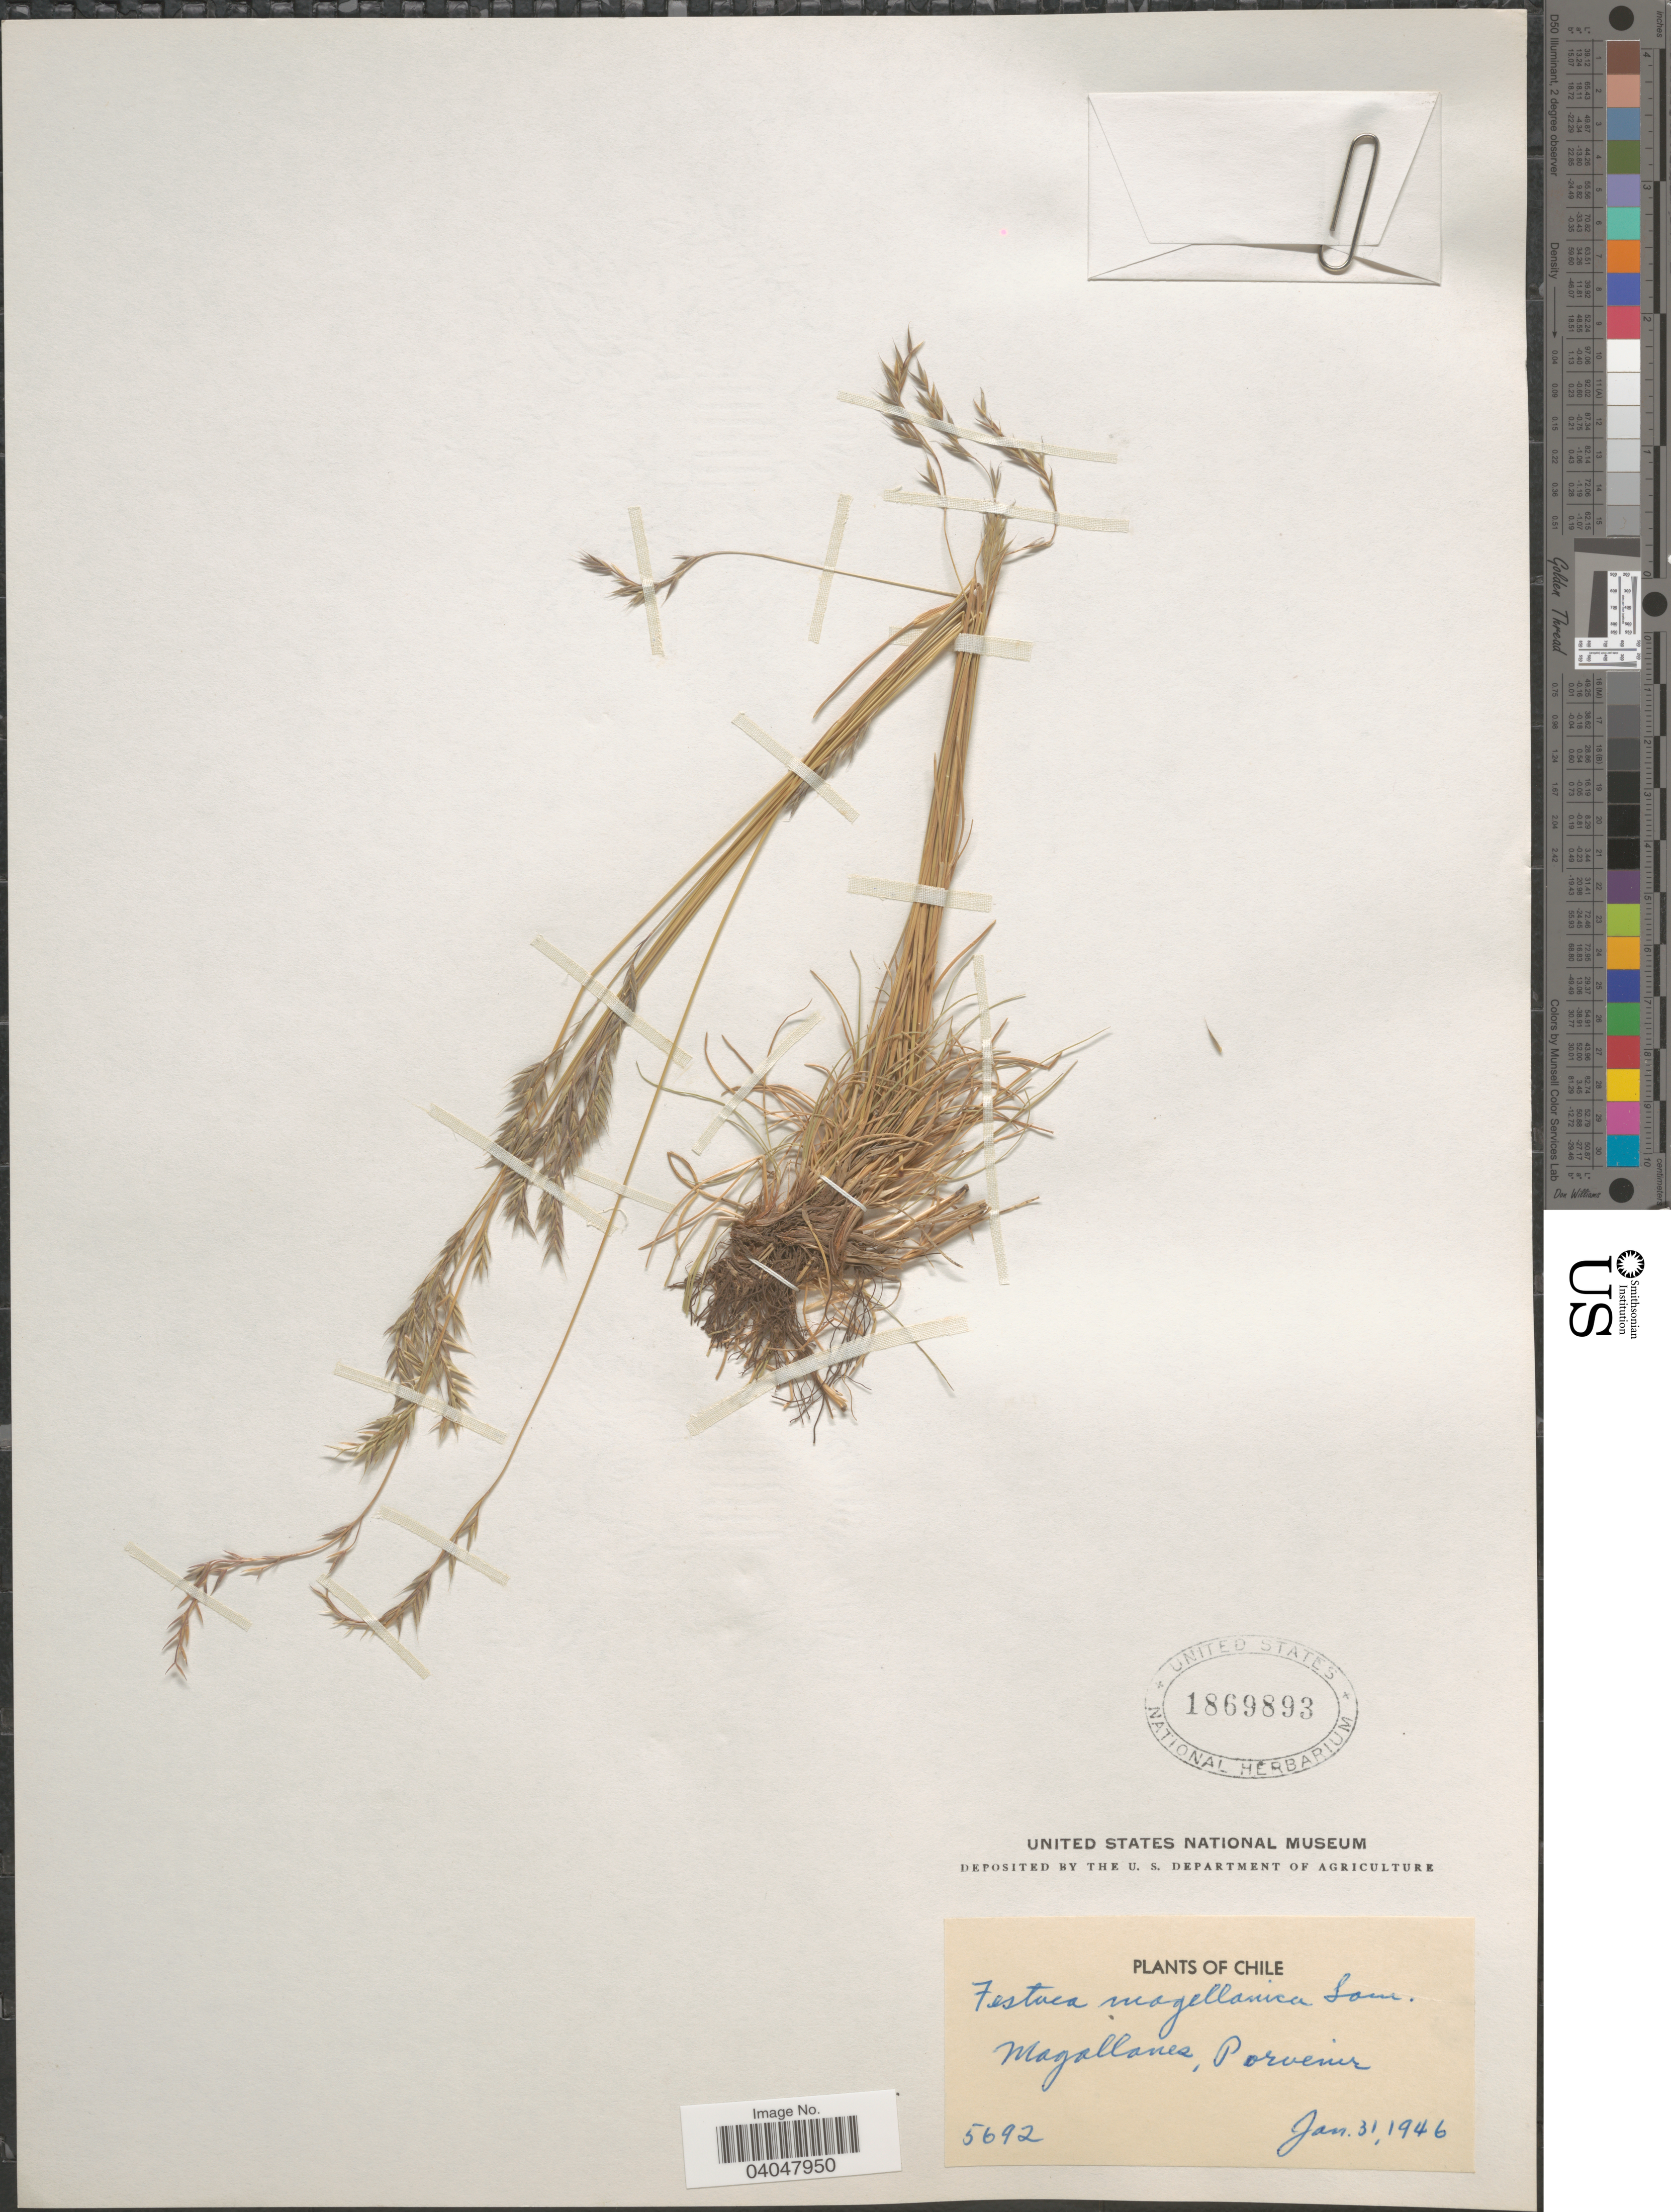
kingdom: Plantae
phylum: Tracheophyta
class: Liliopsida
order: Poales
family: Poaceae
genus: Festuca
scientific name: Festuca magellanica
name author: Lam.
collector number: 5692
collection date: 1946-01-31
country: Chile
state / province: Magallanes y de la Antártica Chilena (XII)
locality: Magallanes, Porvenir.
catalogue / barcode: US 1869893